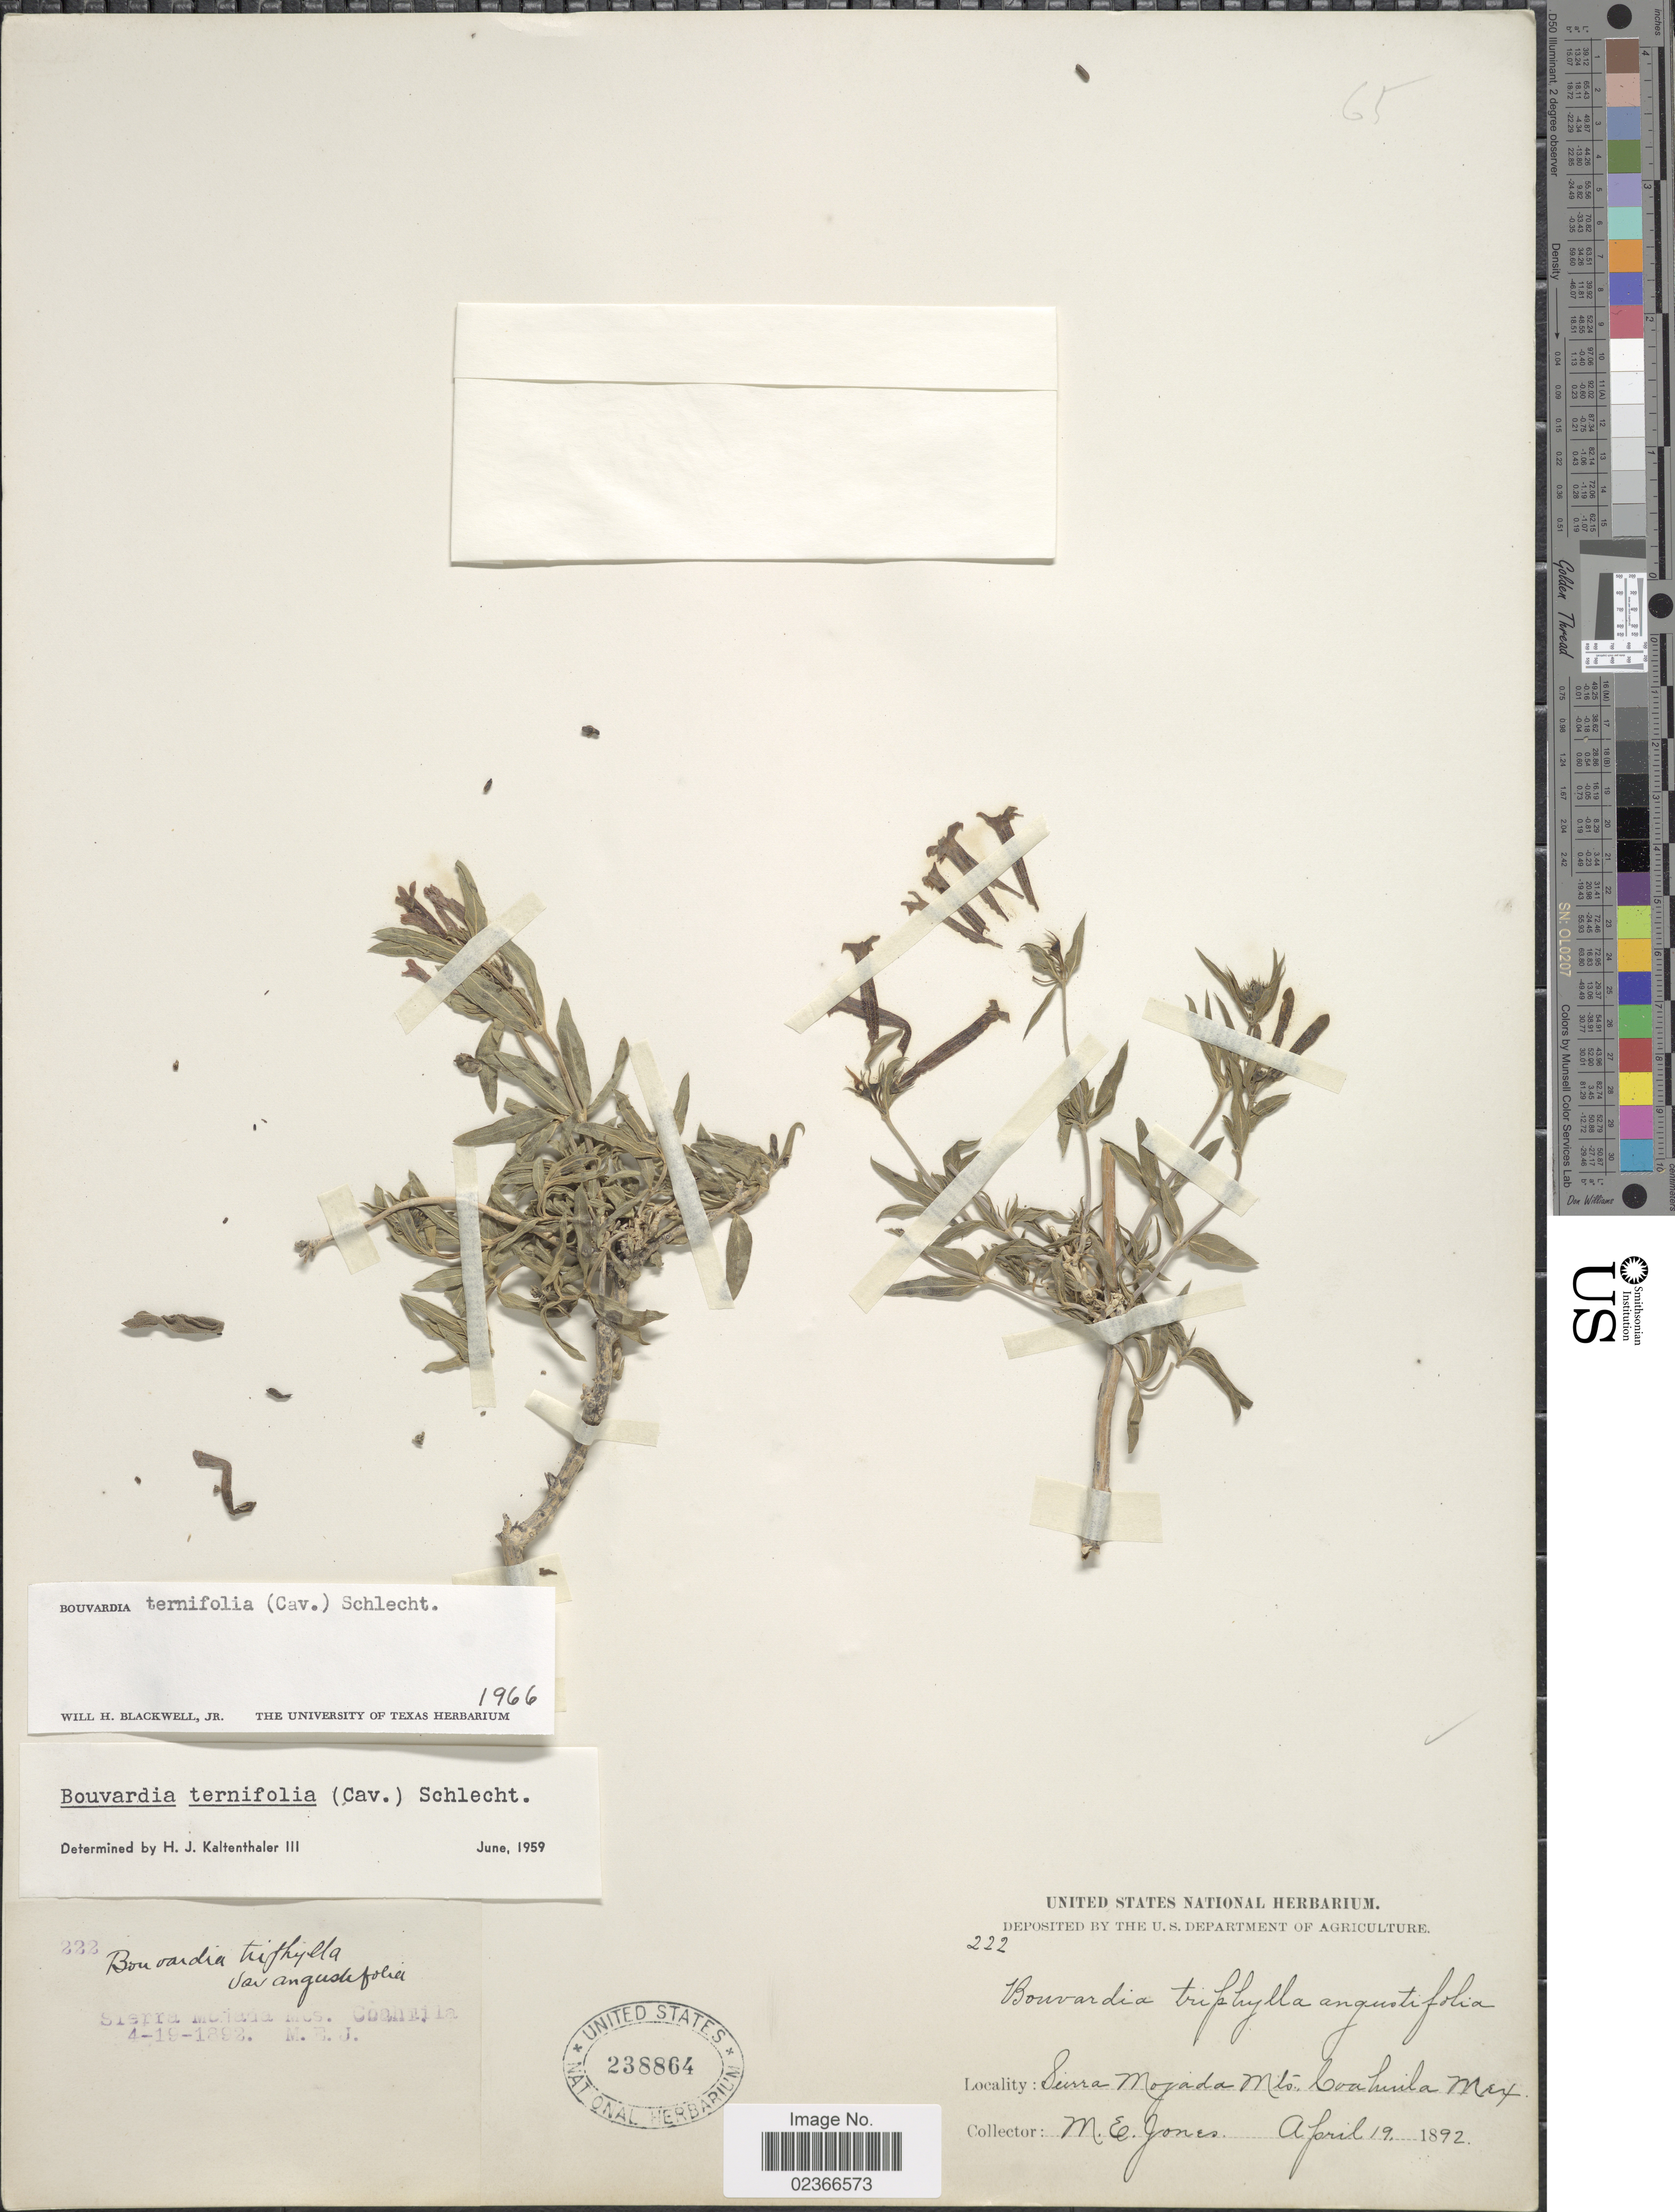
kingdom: Plantae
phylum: Tracheophyta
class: Magnoliopsida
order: Gentianales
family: Rubiaceae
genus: Bouvardia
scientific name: Bouvardia ternifolia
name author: (Cav.) Schltdl.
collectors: M. E. Jones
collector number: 222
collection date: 1892-04-19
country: Mexico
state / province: Coahuila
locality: Sierra Mojada Mts.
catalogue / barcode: US 238864